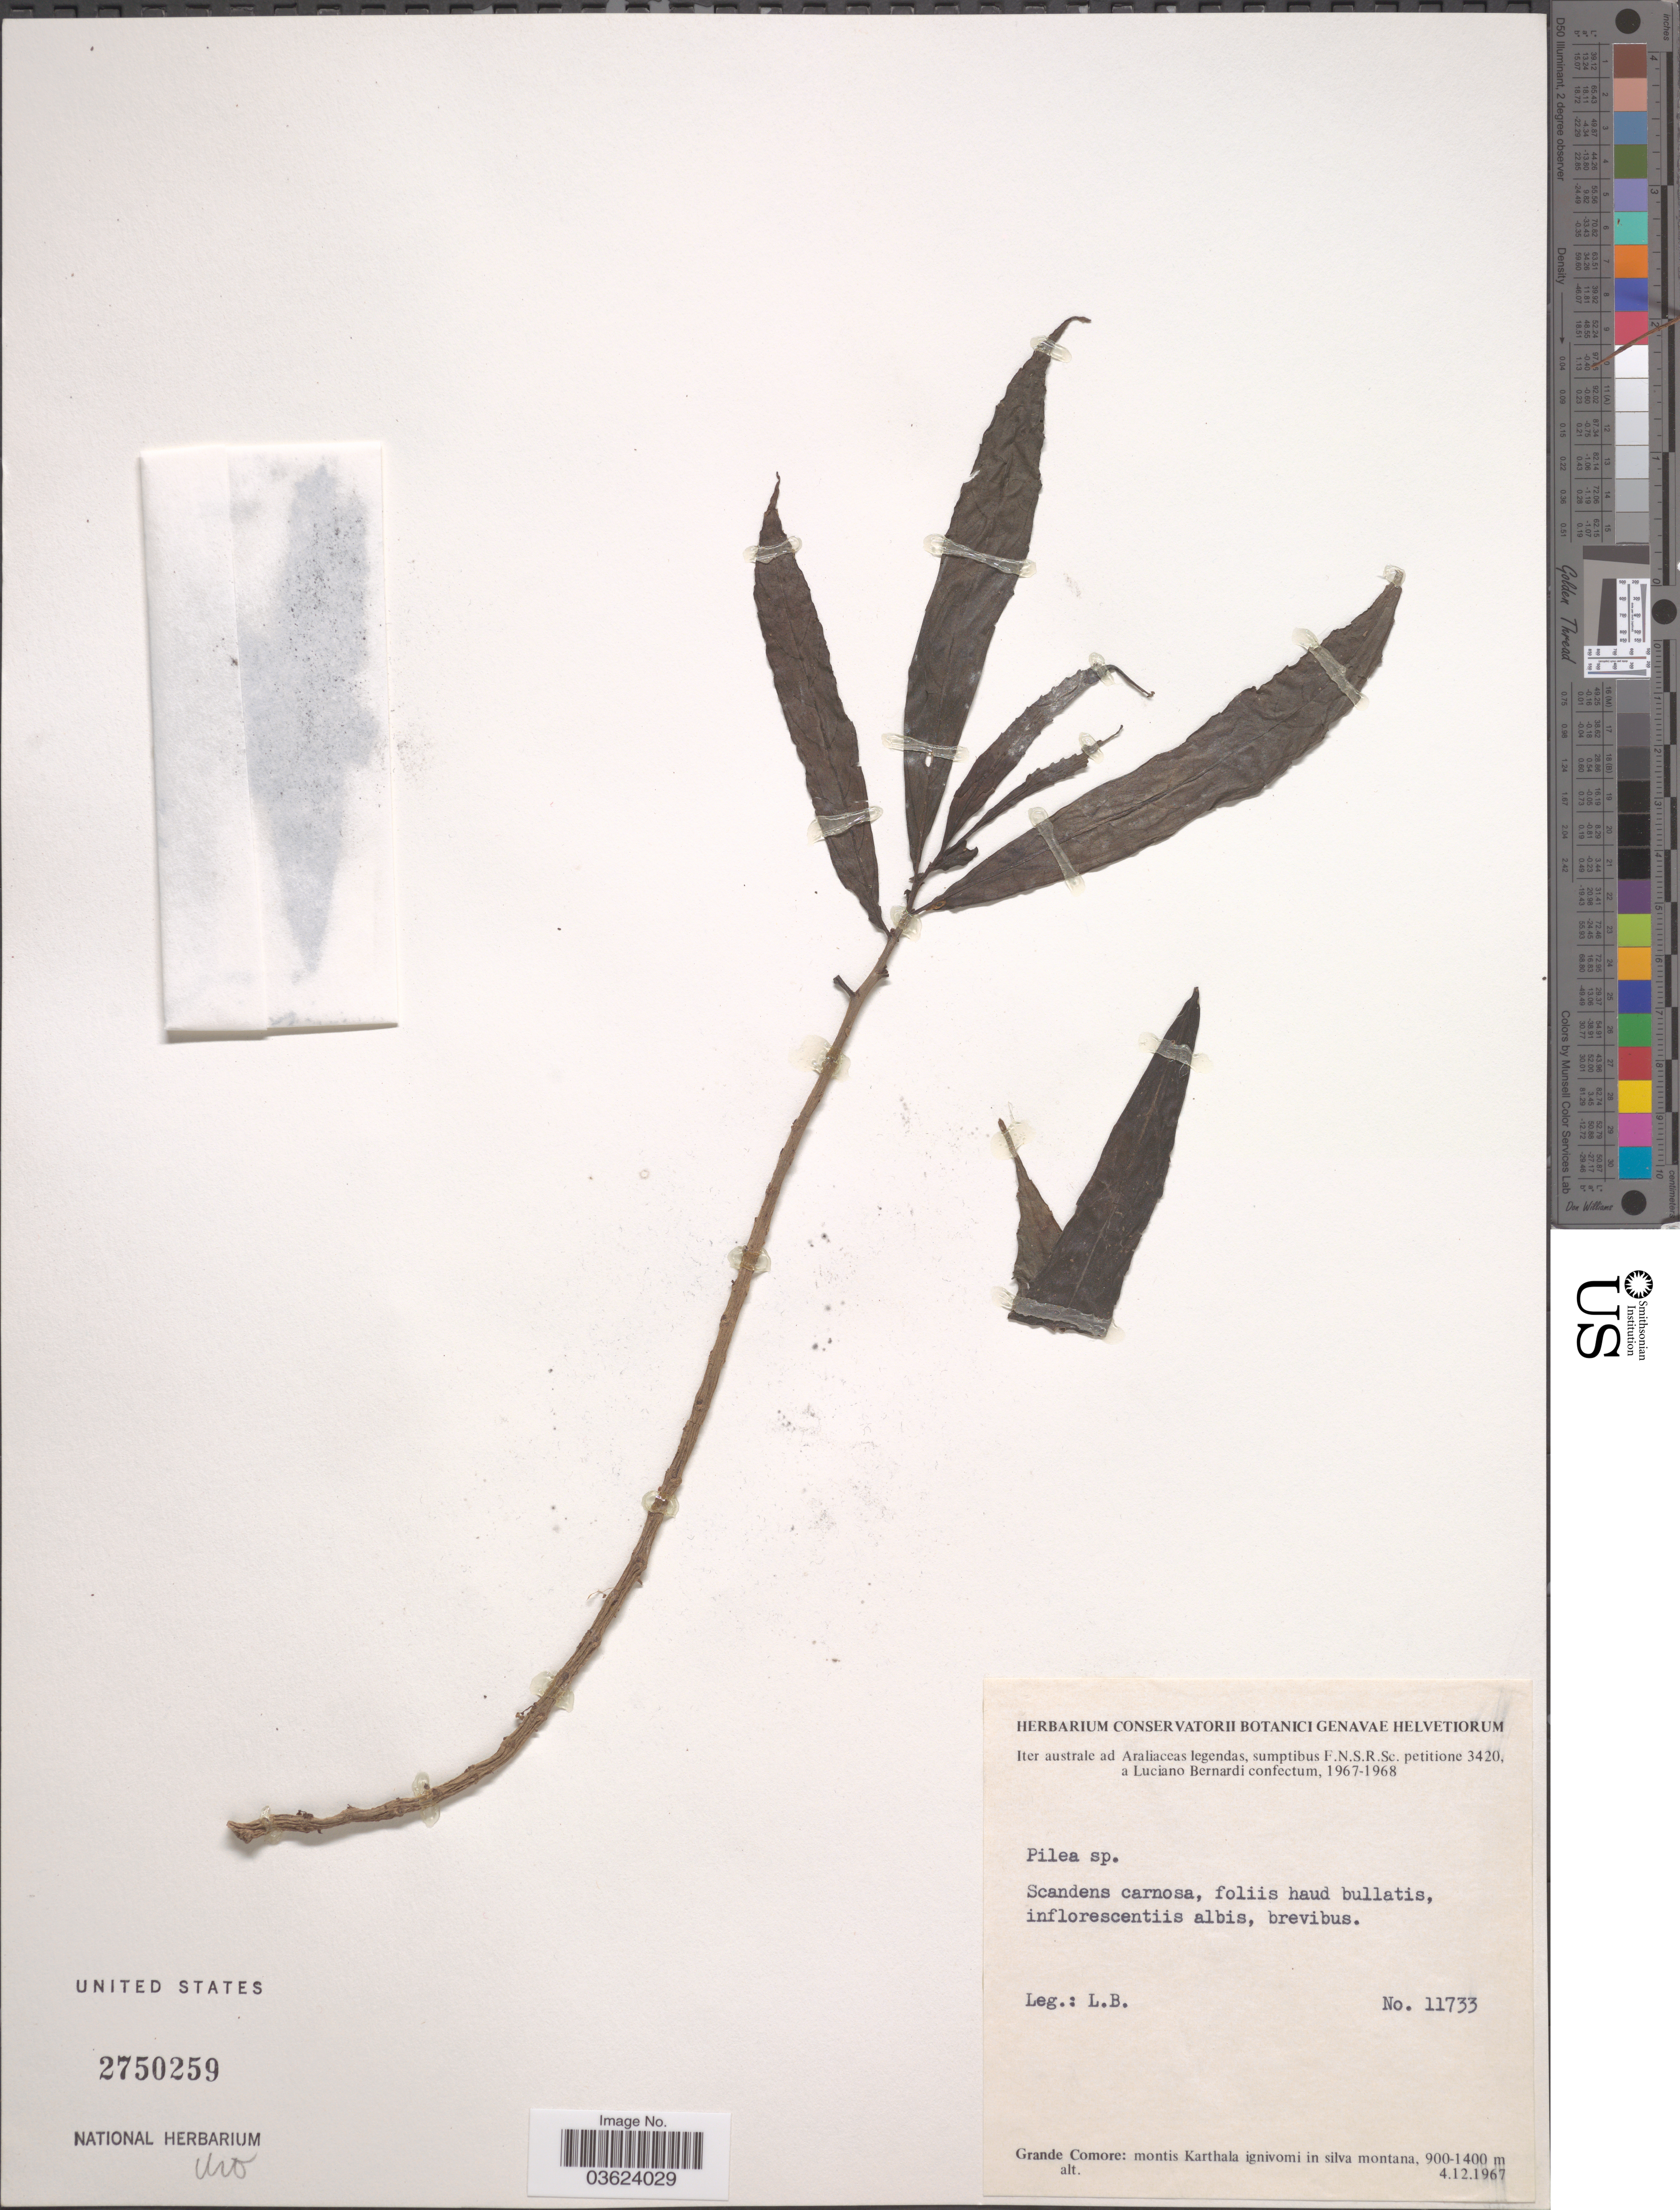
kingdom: Plantae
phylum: Tracheophyta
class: Magnoliopsida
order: Rosales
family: Urticaceae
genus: Pilea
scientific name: Pilea sp.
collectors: L. Bernardi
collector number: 11733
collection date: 1967-12-04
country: Comoros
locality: Grande Comore: montis Karthala ignivomi in silva montana.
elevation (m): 900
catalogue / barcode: US 2750259